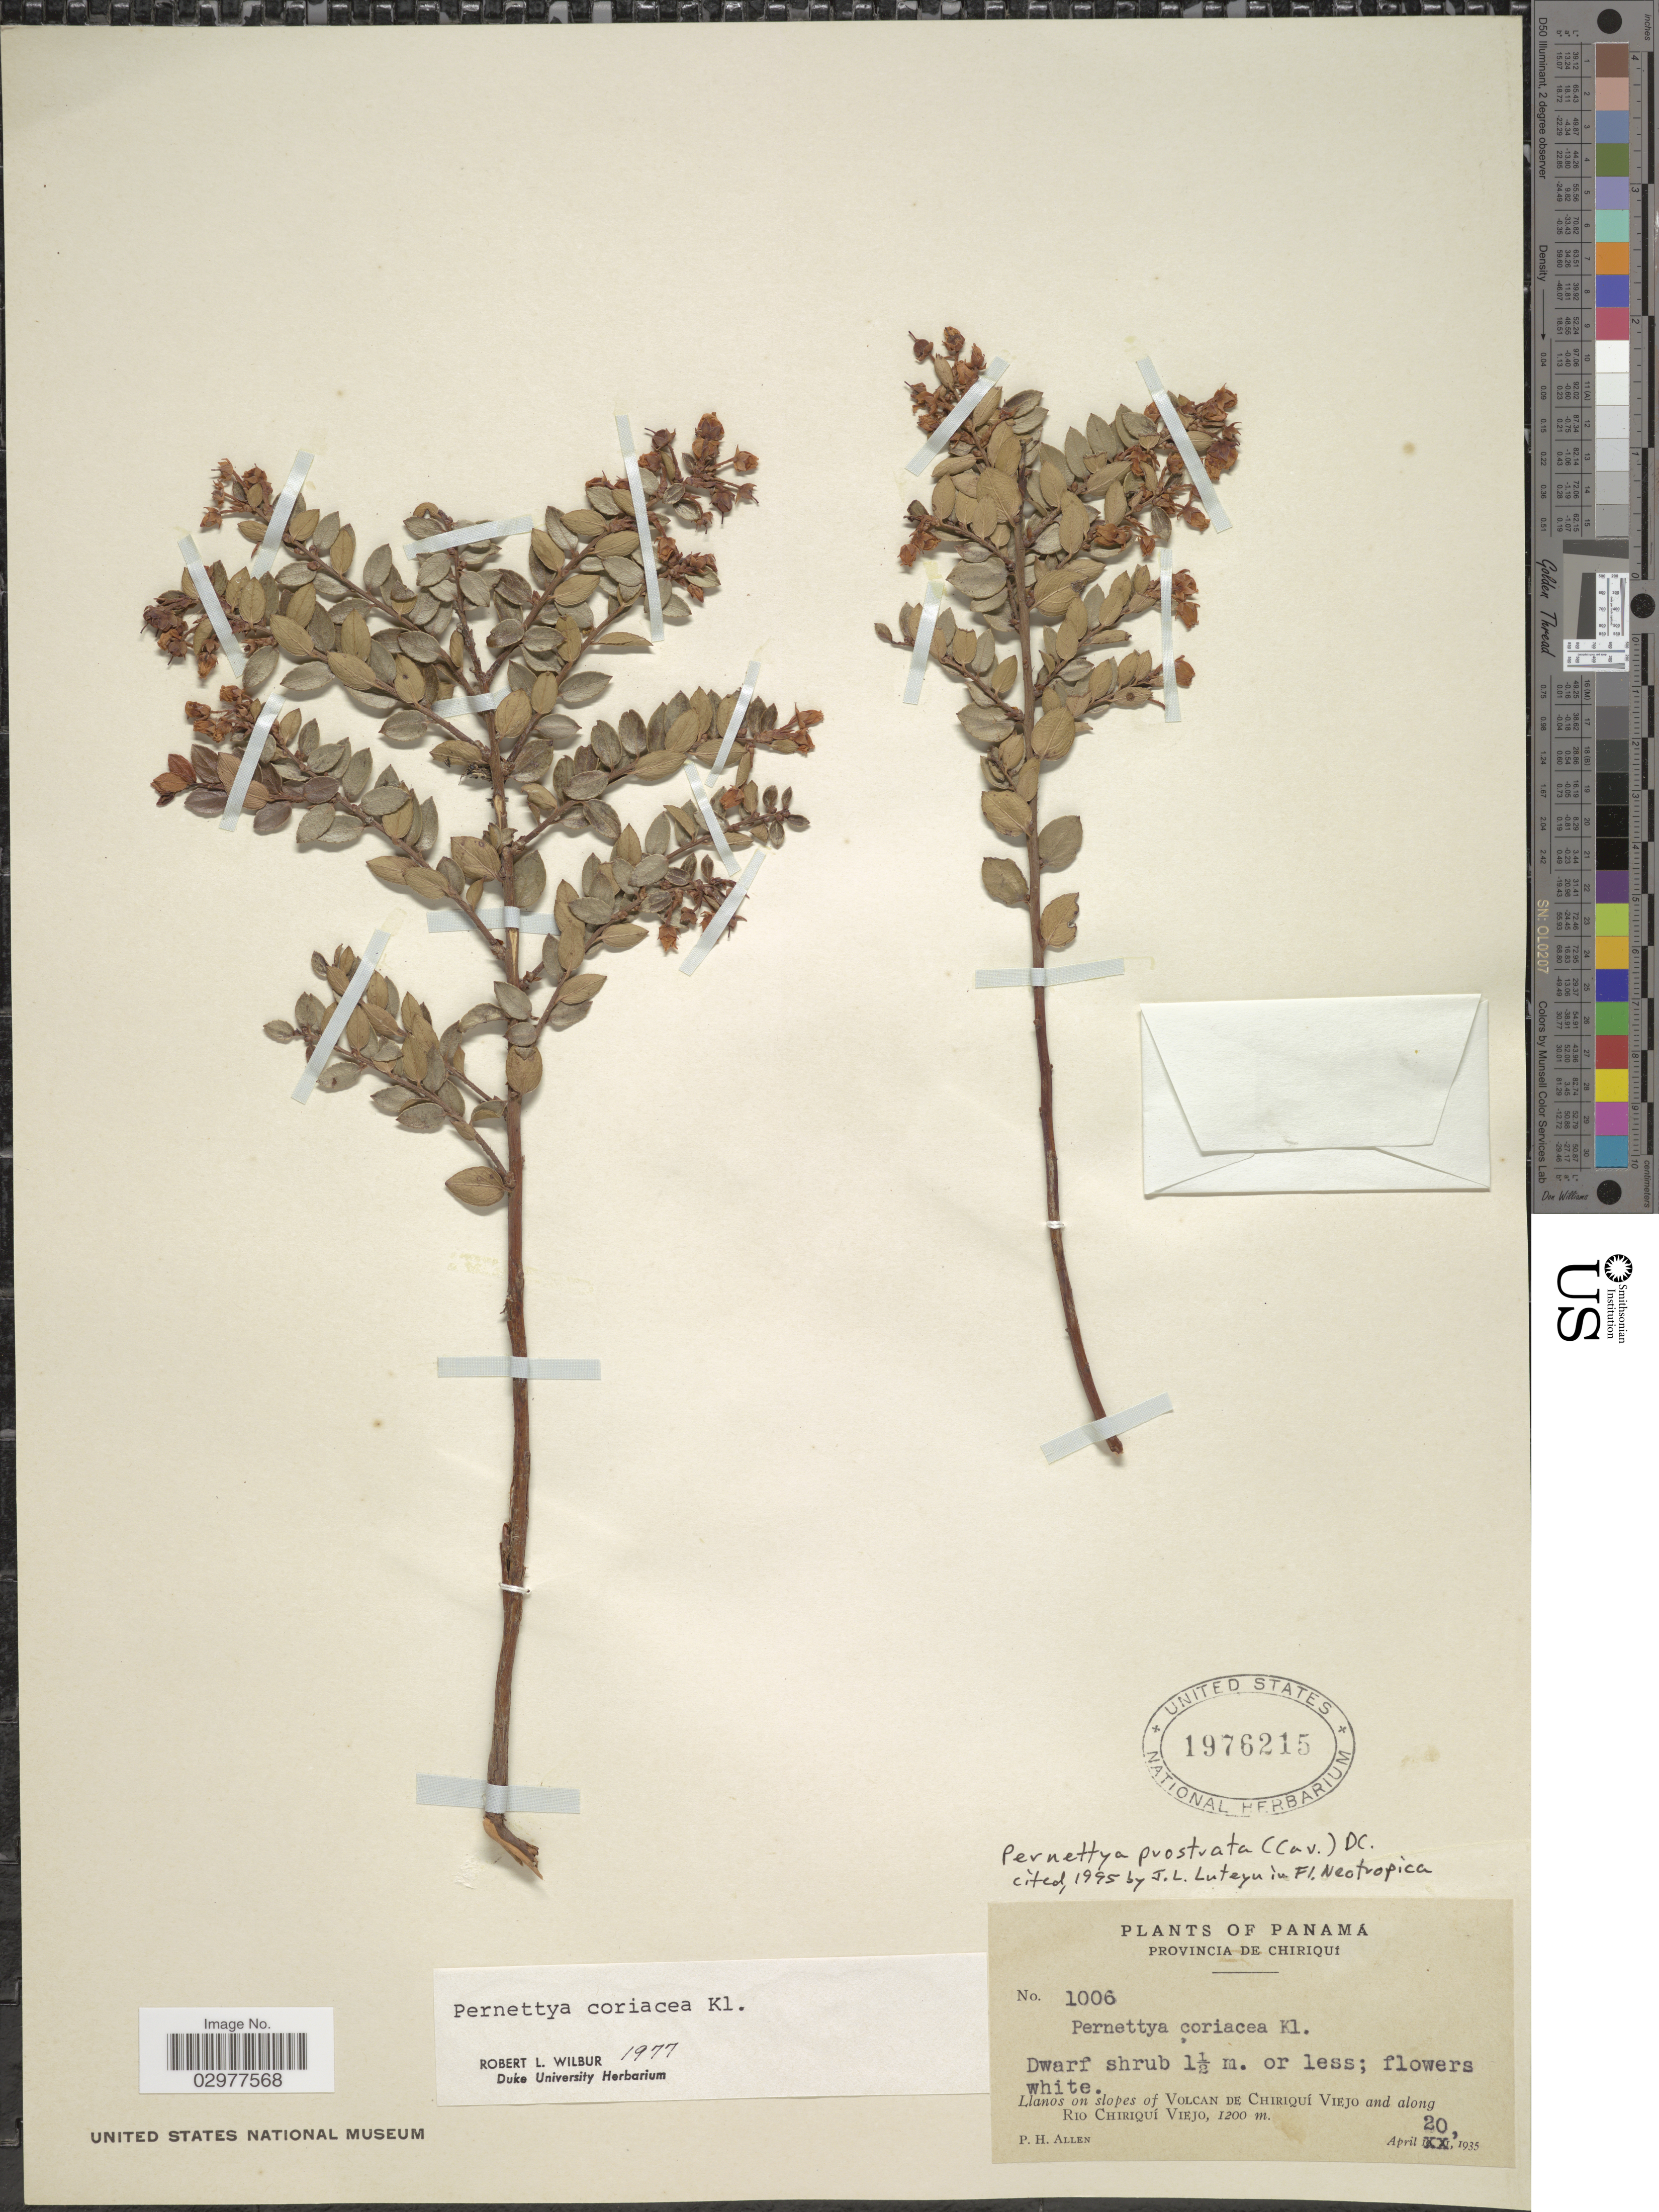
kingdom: Plantae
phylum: Tracheophyta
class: Magnoliopsida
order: Ericales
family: Ericaceae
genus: Pernettya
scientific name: Pernettya prostrata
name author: (Cav.) DC.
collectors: P. H. Allen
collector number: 1006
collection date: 1935-04-20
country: Panama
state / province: Chiriqui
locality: Llanos on slopes of Volcan de Chiriquí Viejo and along Rio Chiriquí Viejo.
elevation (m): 1200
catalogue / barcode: US 1976215